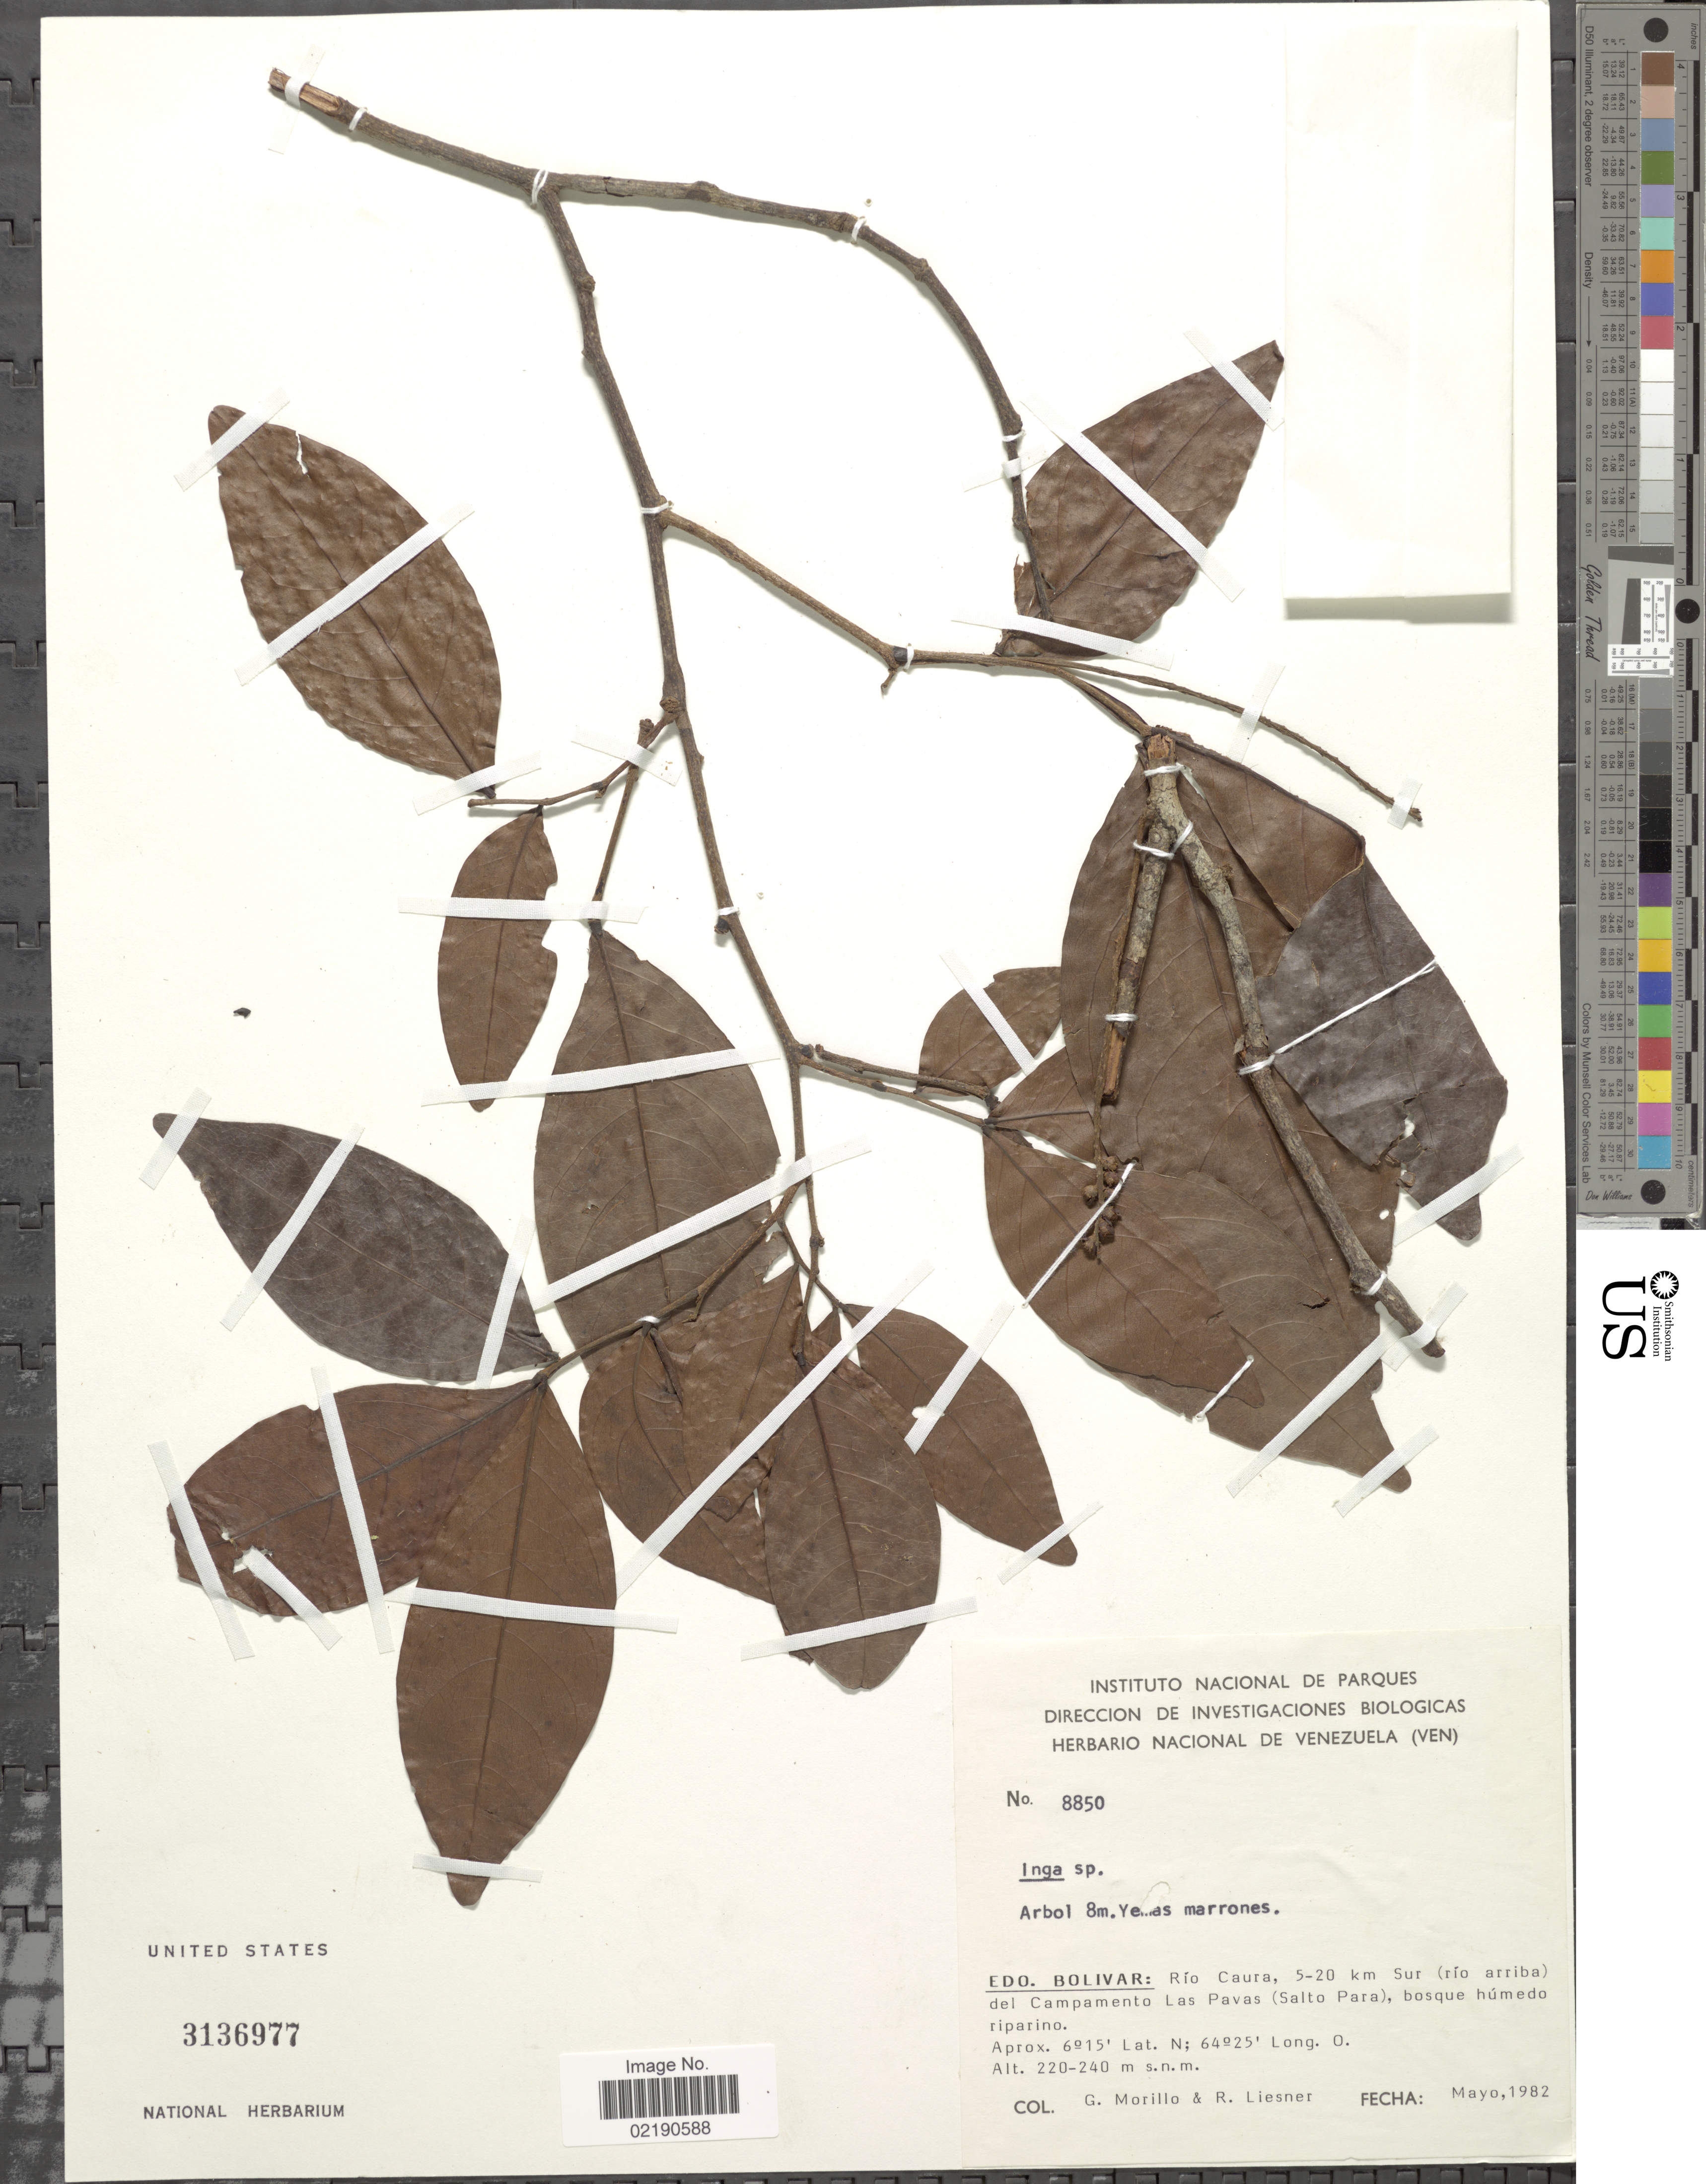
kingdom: Plantae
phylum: Tracheophyta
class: Magnoliopsida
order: Fabales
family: Fabaceae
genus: Inga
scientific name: Inga sp.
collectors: G. Morillo & R. L. Liesner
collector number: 8850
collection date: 1982-05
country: Venezuela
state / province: Bolivar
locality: Edo. Bolivar: Rio Caura, 5-20 km Sur (rio arriba) del Campamento Las Pavas ( Salto Para),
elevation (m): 220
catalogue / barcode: US 3136977